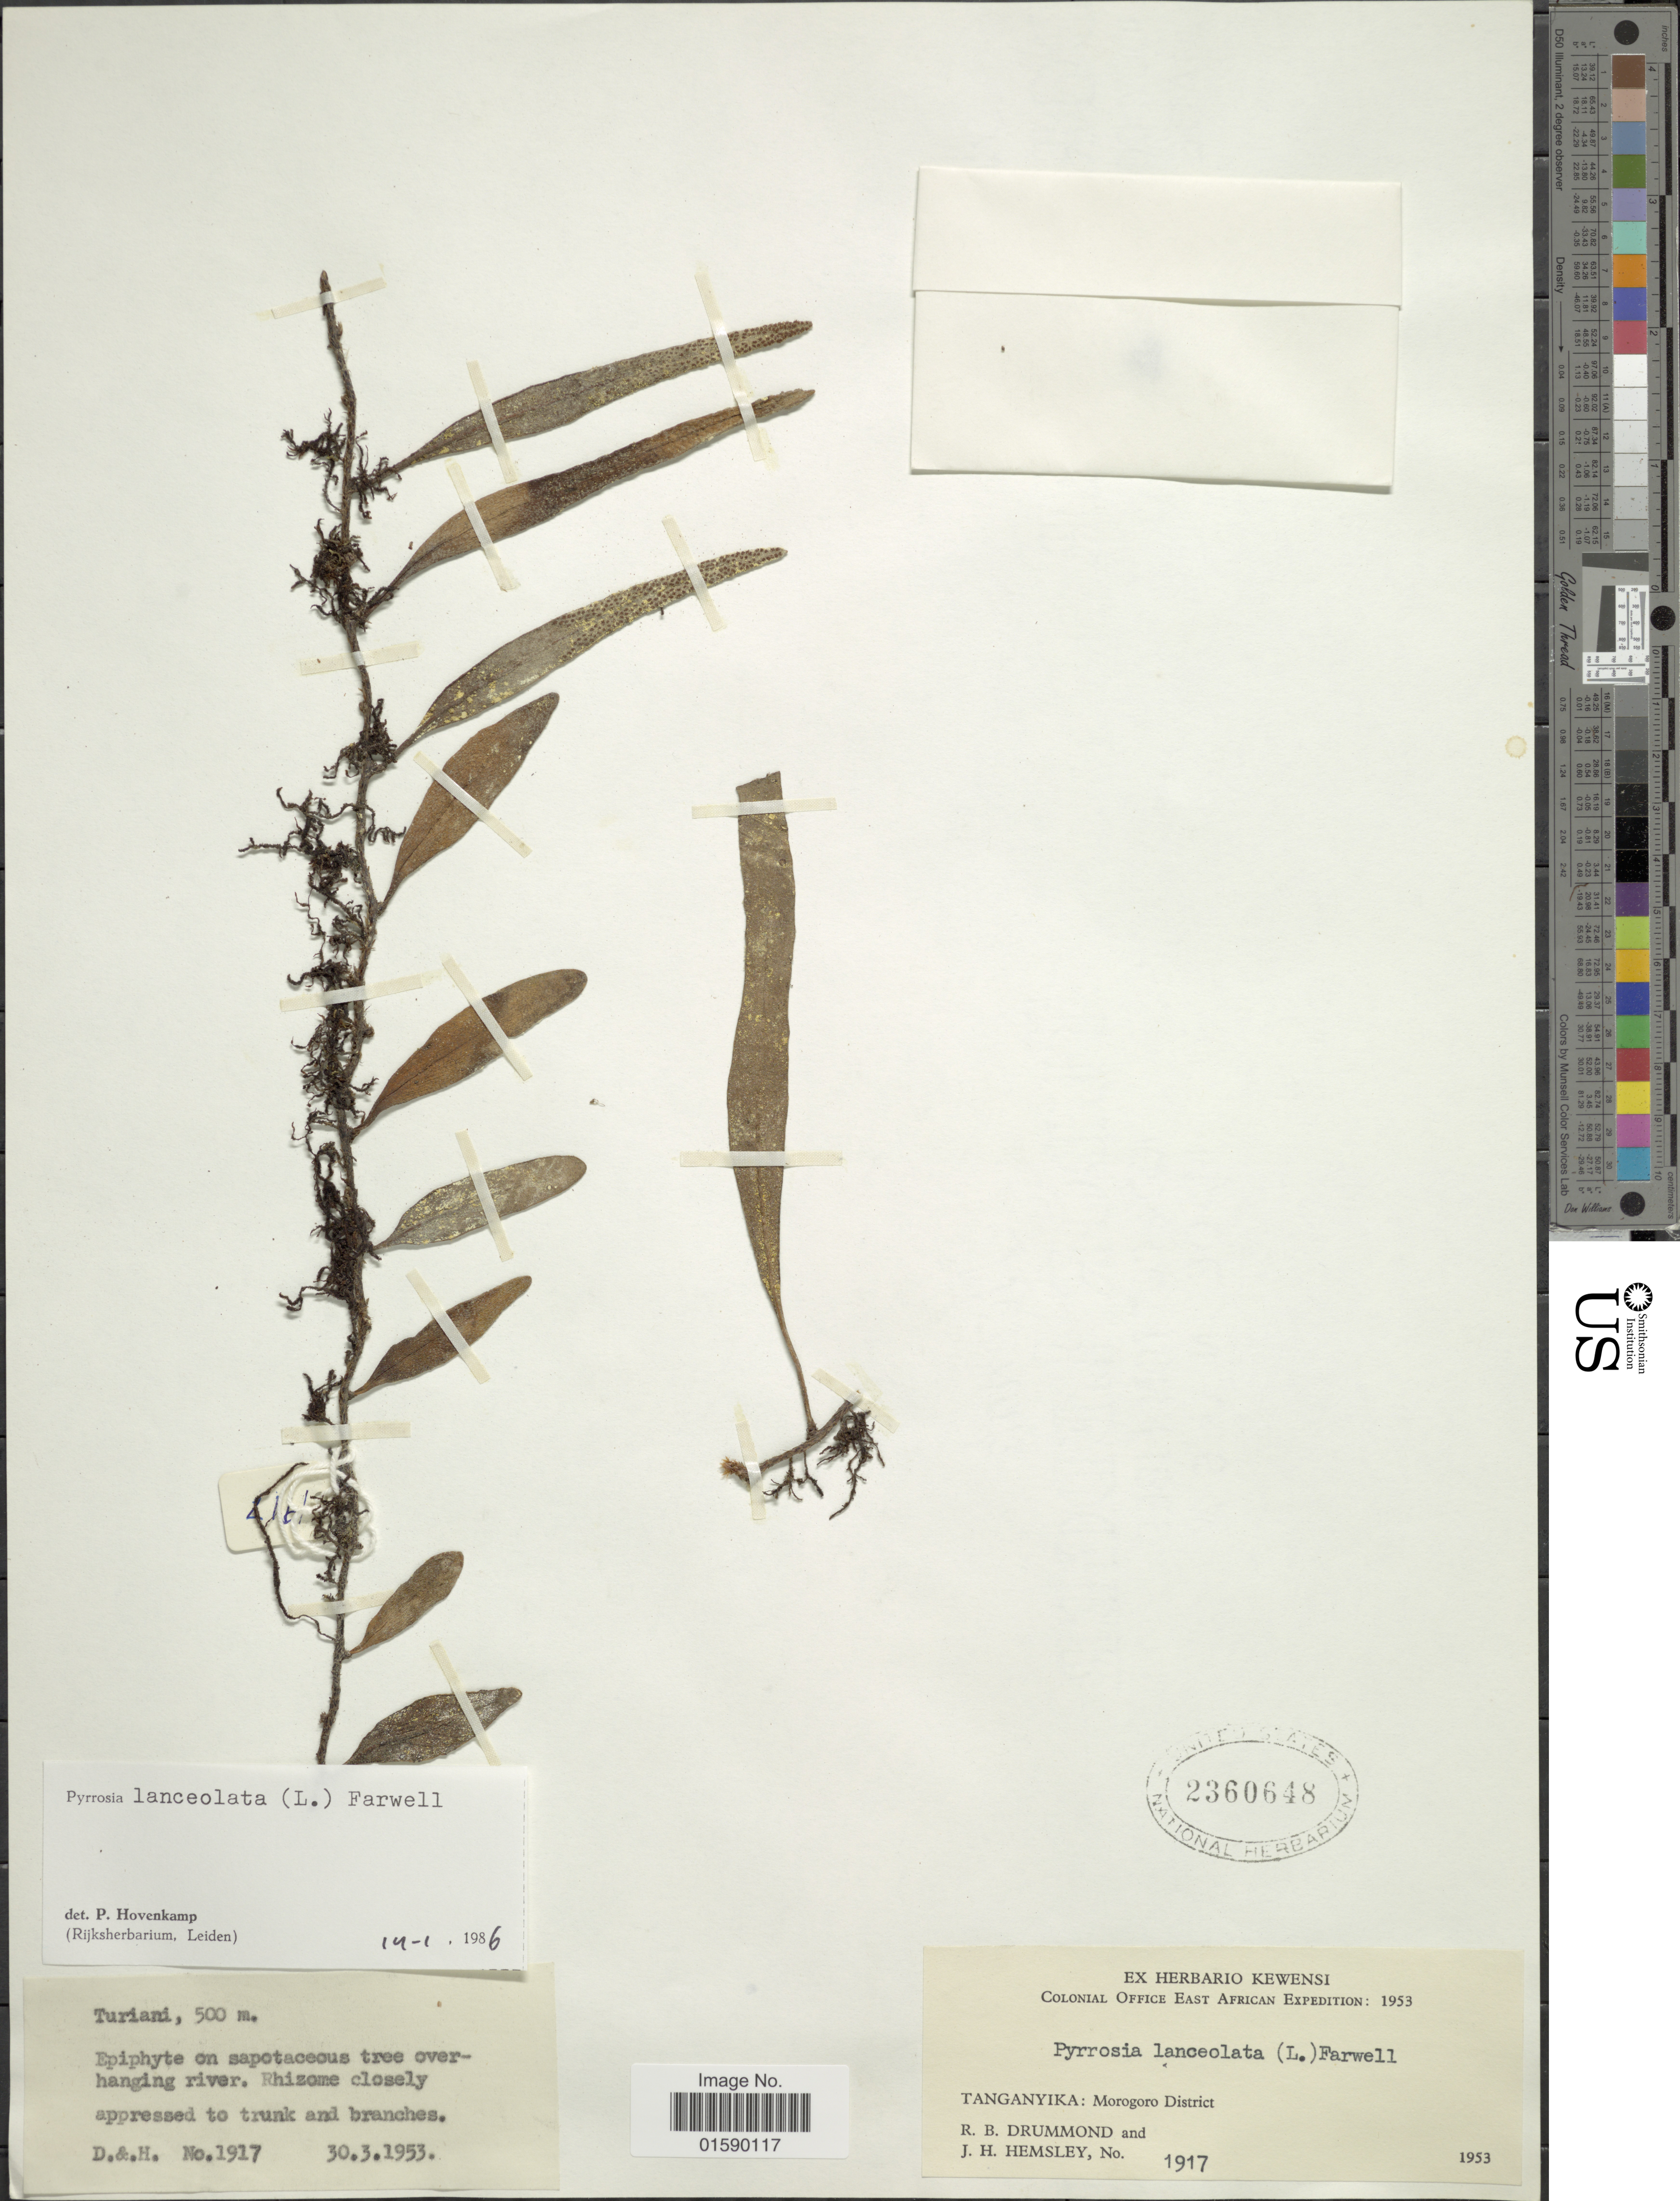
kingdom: Plantae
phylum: Tracheophyta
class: Polypodiopsida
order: Polypodiales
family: Polypodiaceae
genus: Pyrrosia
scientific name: Pyrrosia lanceolata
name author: (L.) Farw.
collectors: R. Drummond & J. H. Hemsley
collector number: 1917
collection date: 1953-03-30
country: Tanzania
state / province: Morogoro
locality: Tanganyika: Morogoro District.Turiani.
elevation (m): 500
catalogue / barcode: US 2360648